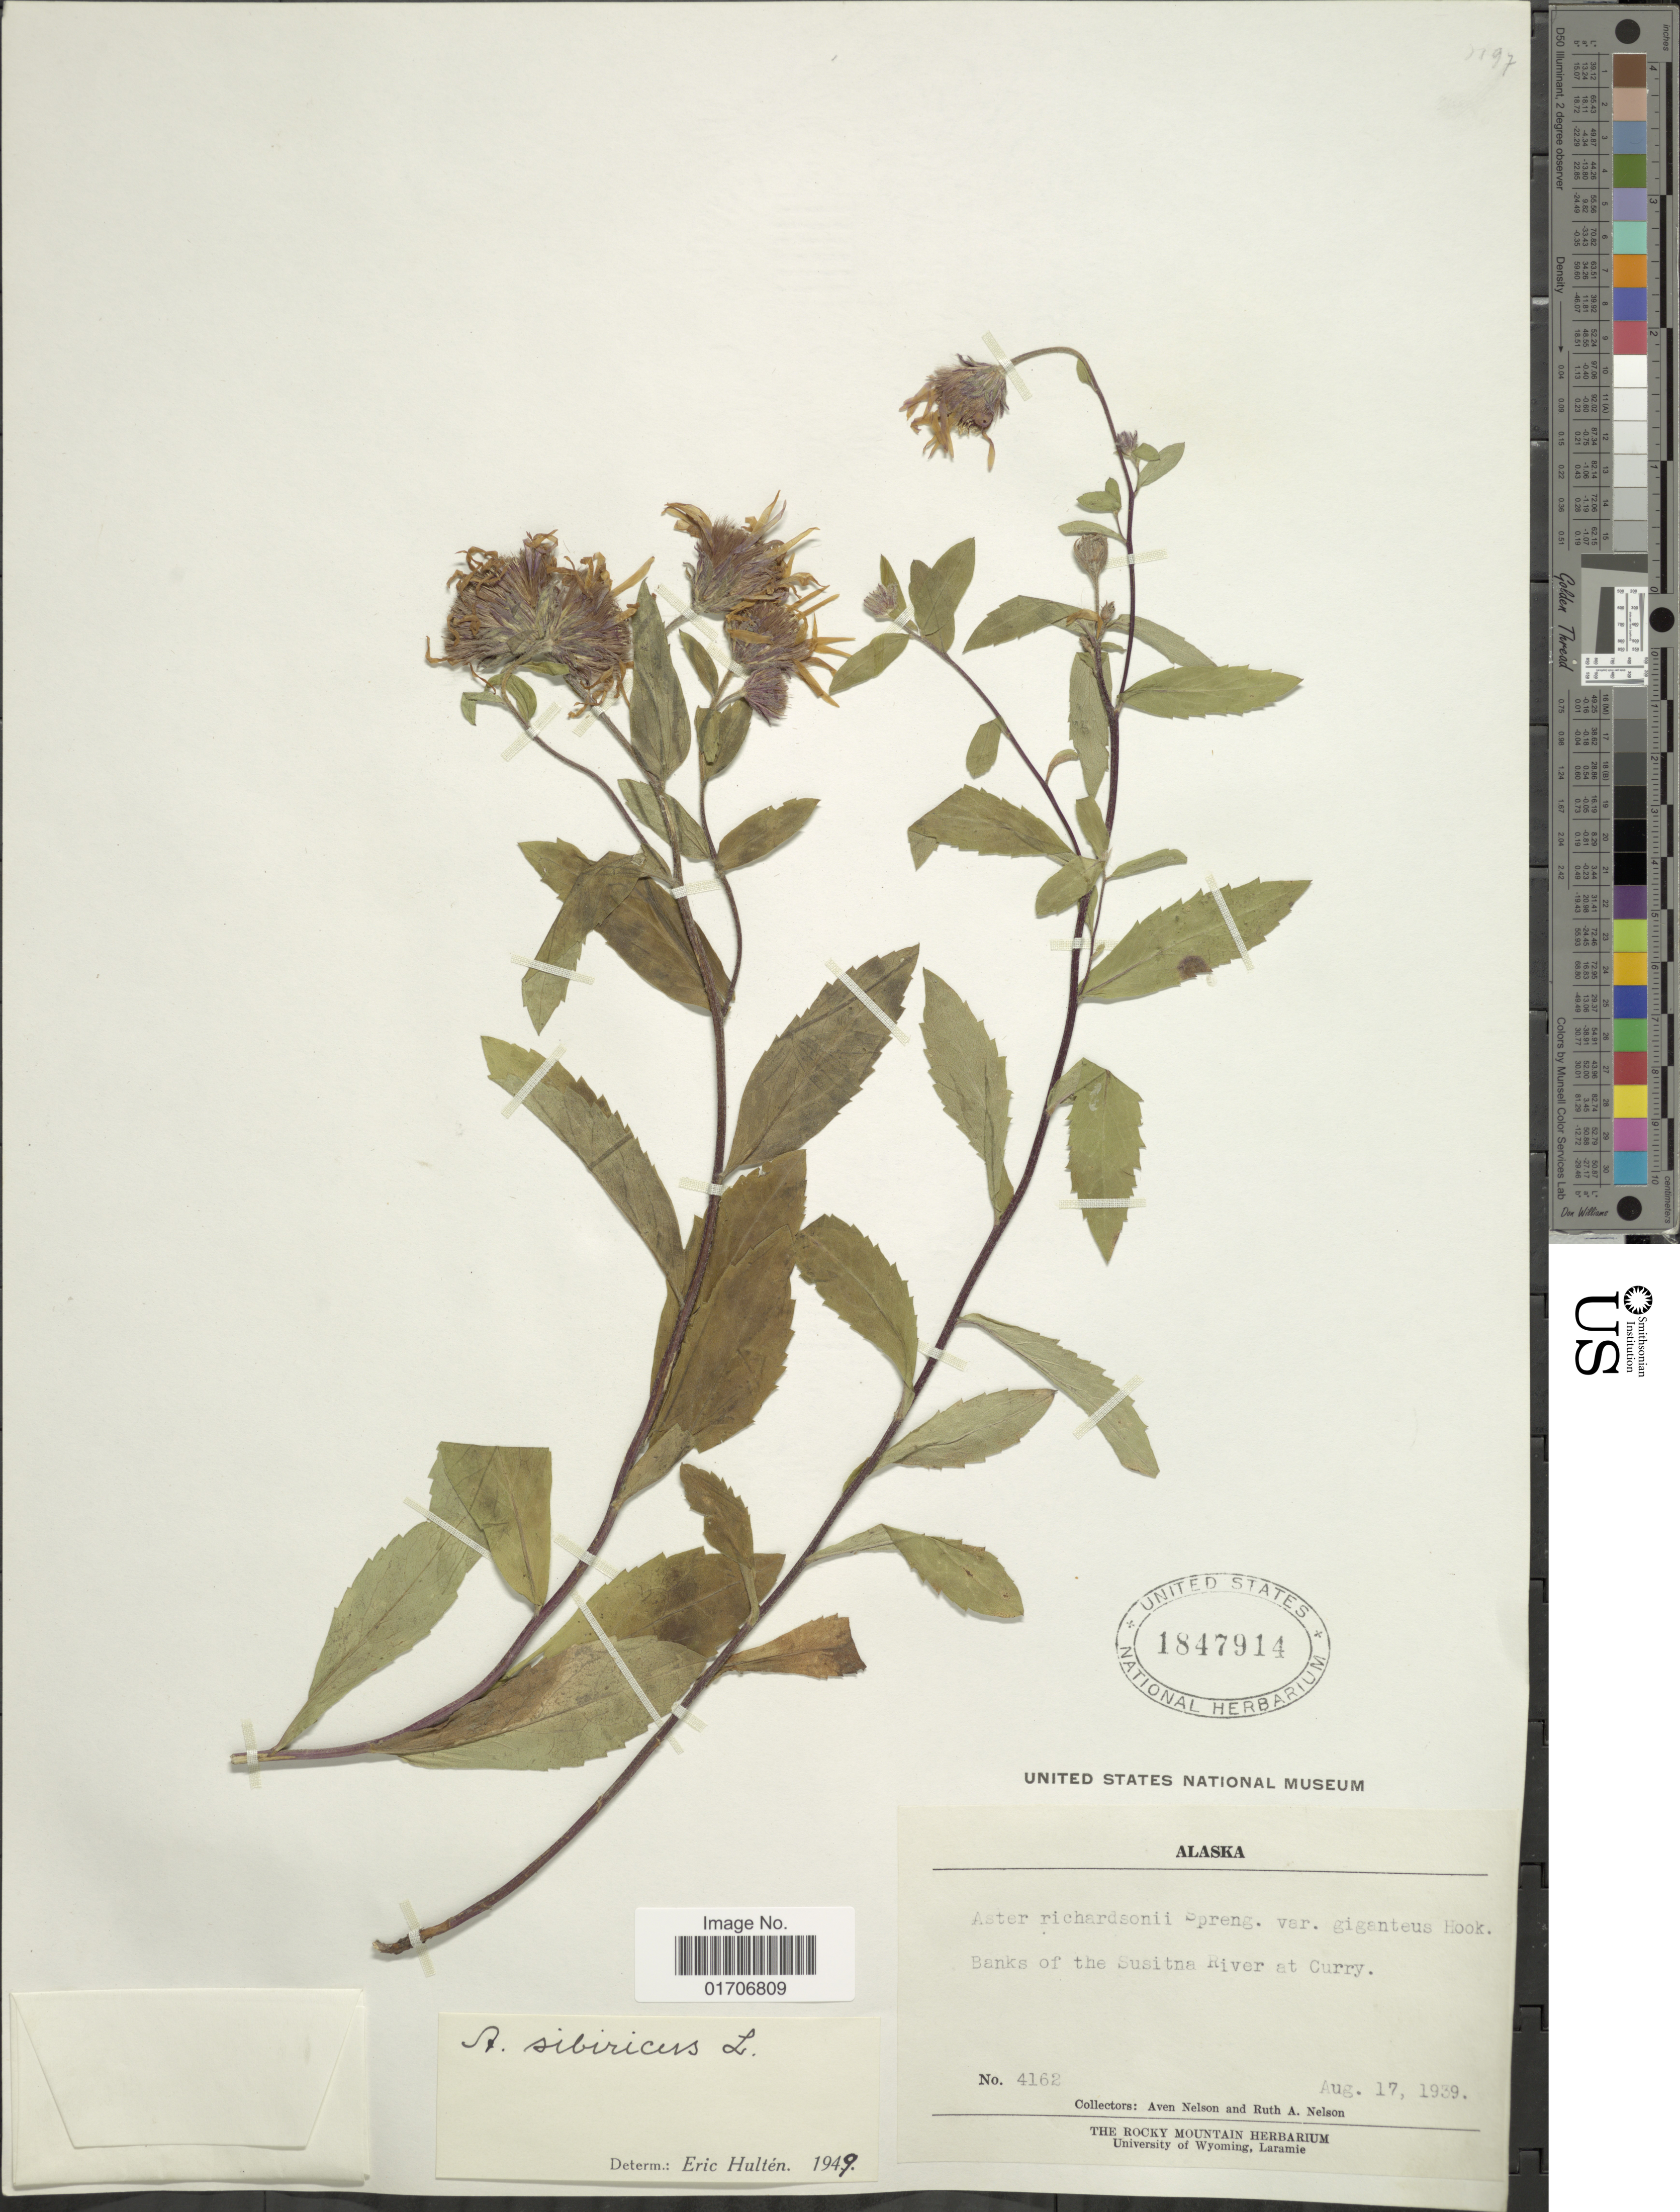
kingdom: Plantae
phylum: Tracheophyta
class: Magnoliopsida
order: Asterales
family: Asteraceae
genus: Eurybia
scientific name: Eurybia sibirica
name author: (L.) G.L. Nesom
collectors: A. Nelson & R. A. Nelson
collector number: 4162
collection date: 1939-08-17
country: United States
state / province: Alaska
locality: Banks of the Susitna River at Curry.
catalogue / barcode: US 1847914